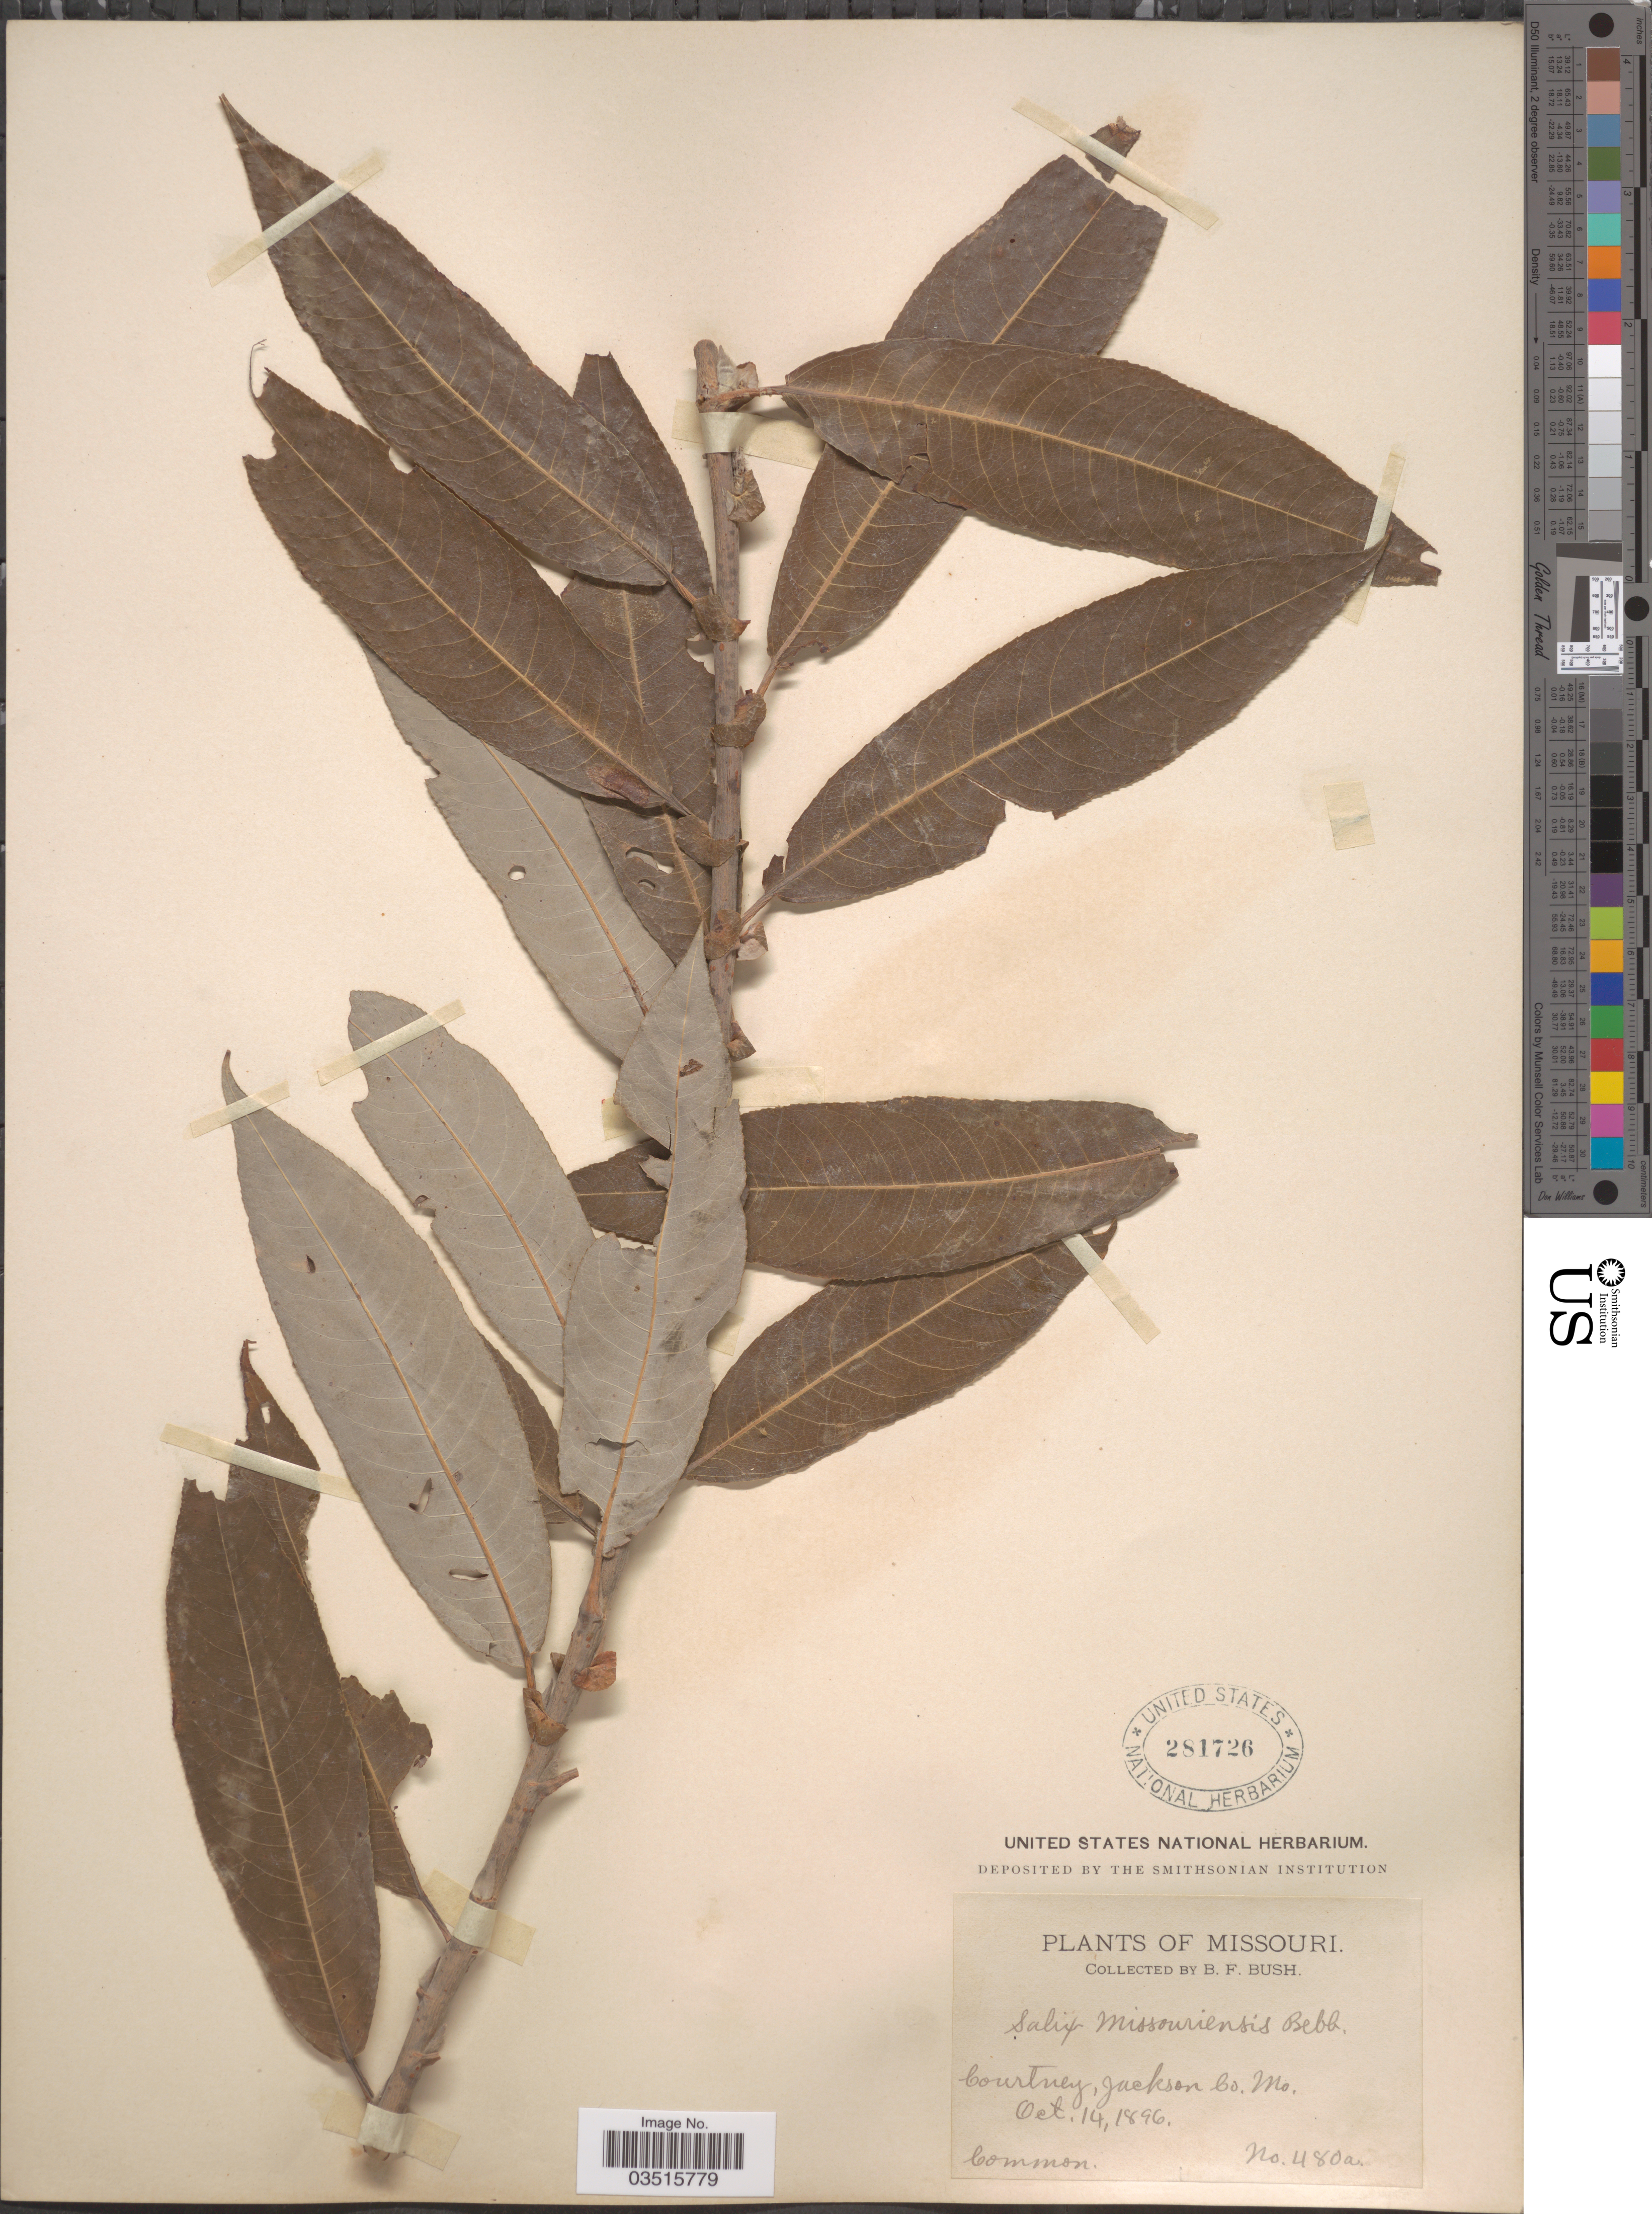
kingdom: Plantae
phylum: Tracheophyta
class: Magnoliopsida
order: Malpighiales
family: Salicaceae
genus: Salix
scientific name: Salix missouriensis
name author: Bebb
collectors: B. F. Bush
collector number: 480a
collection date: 1896-10-14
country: United States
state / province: Missouri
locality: Courtney, Jackson Co.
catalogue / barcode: US 281726